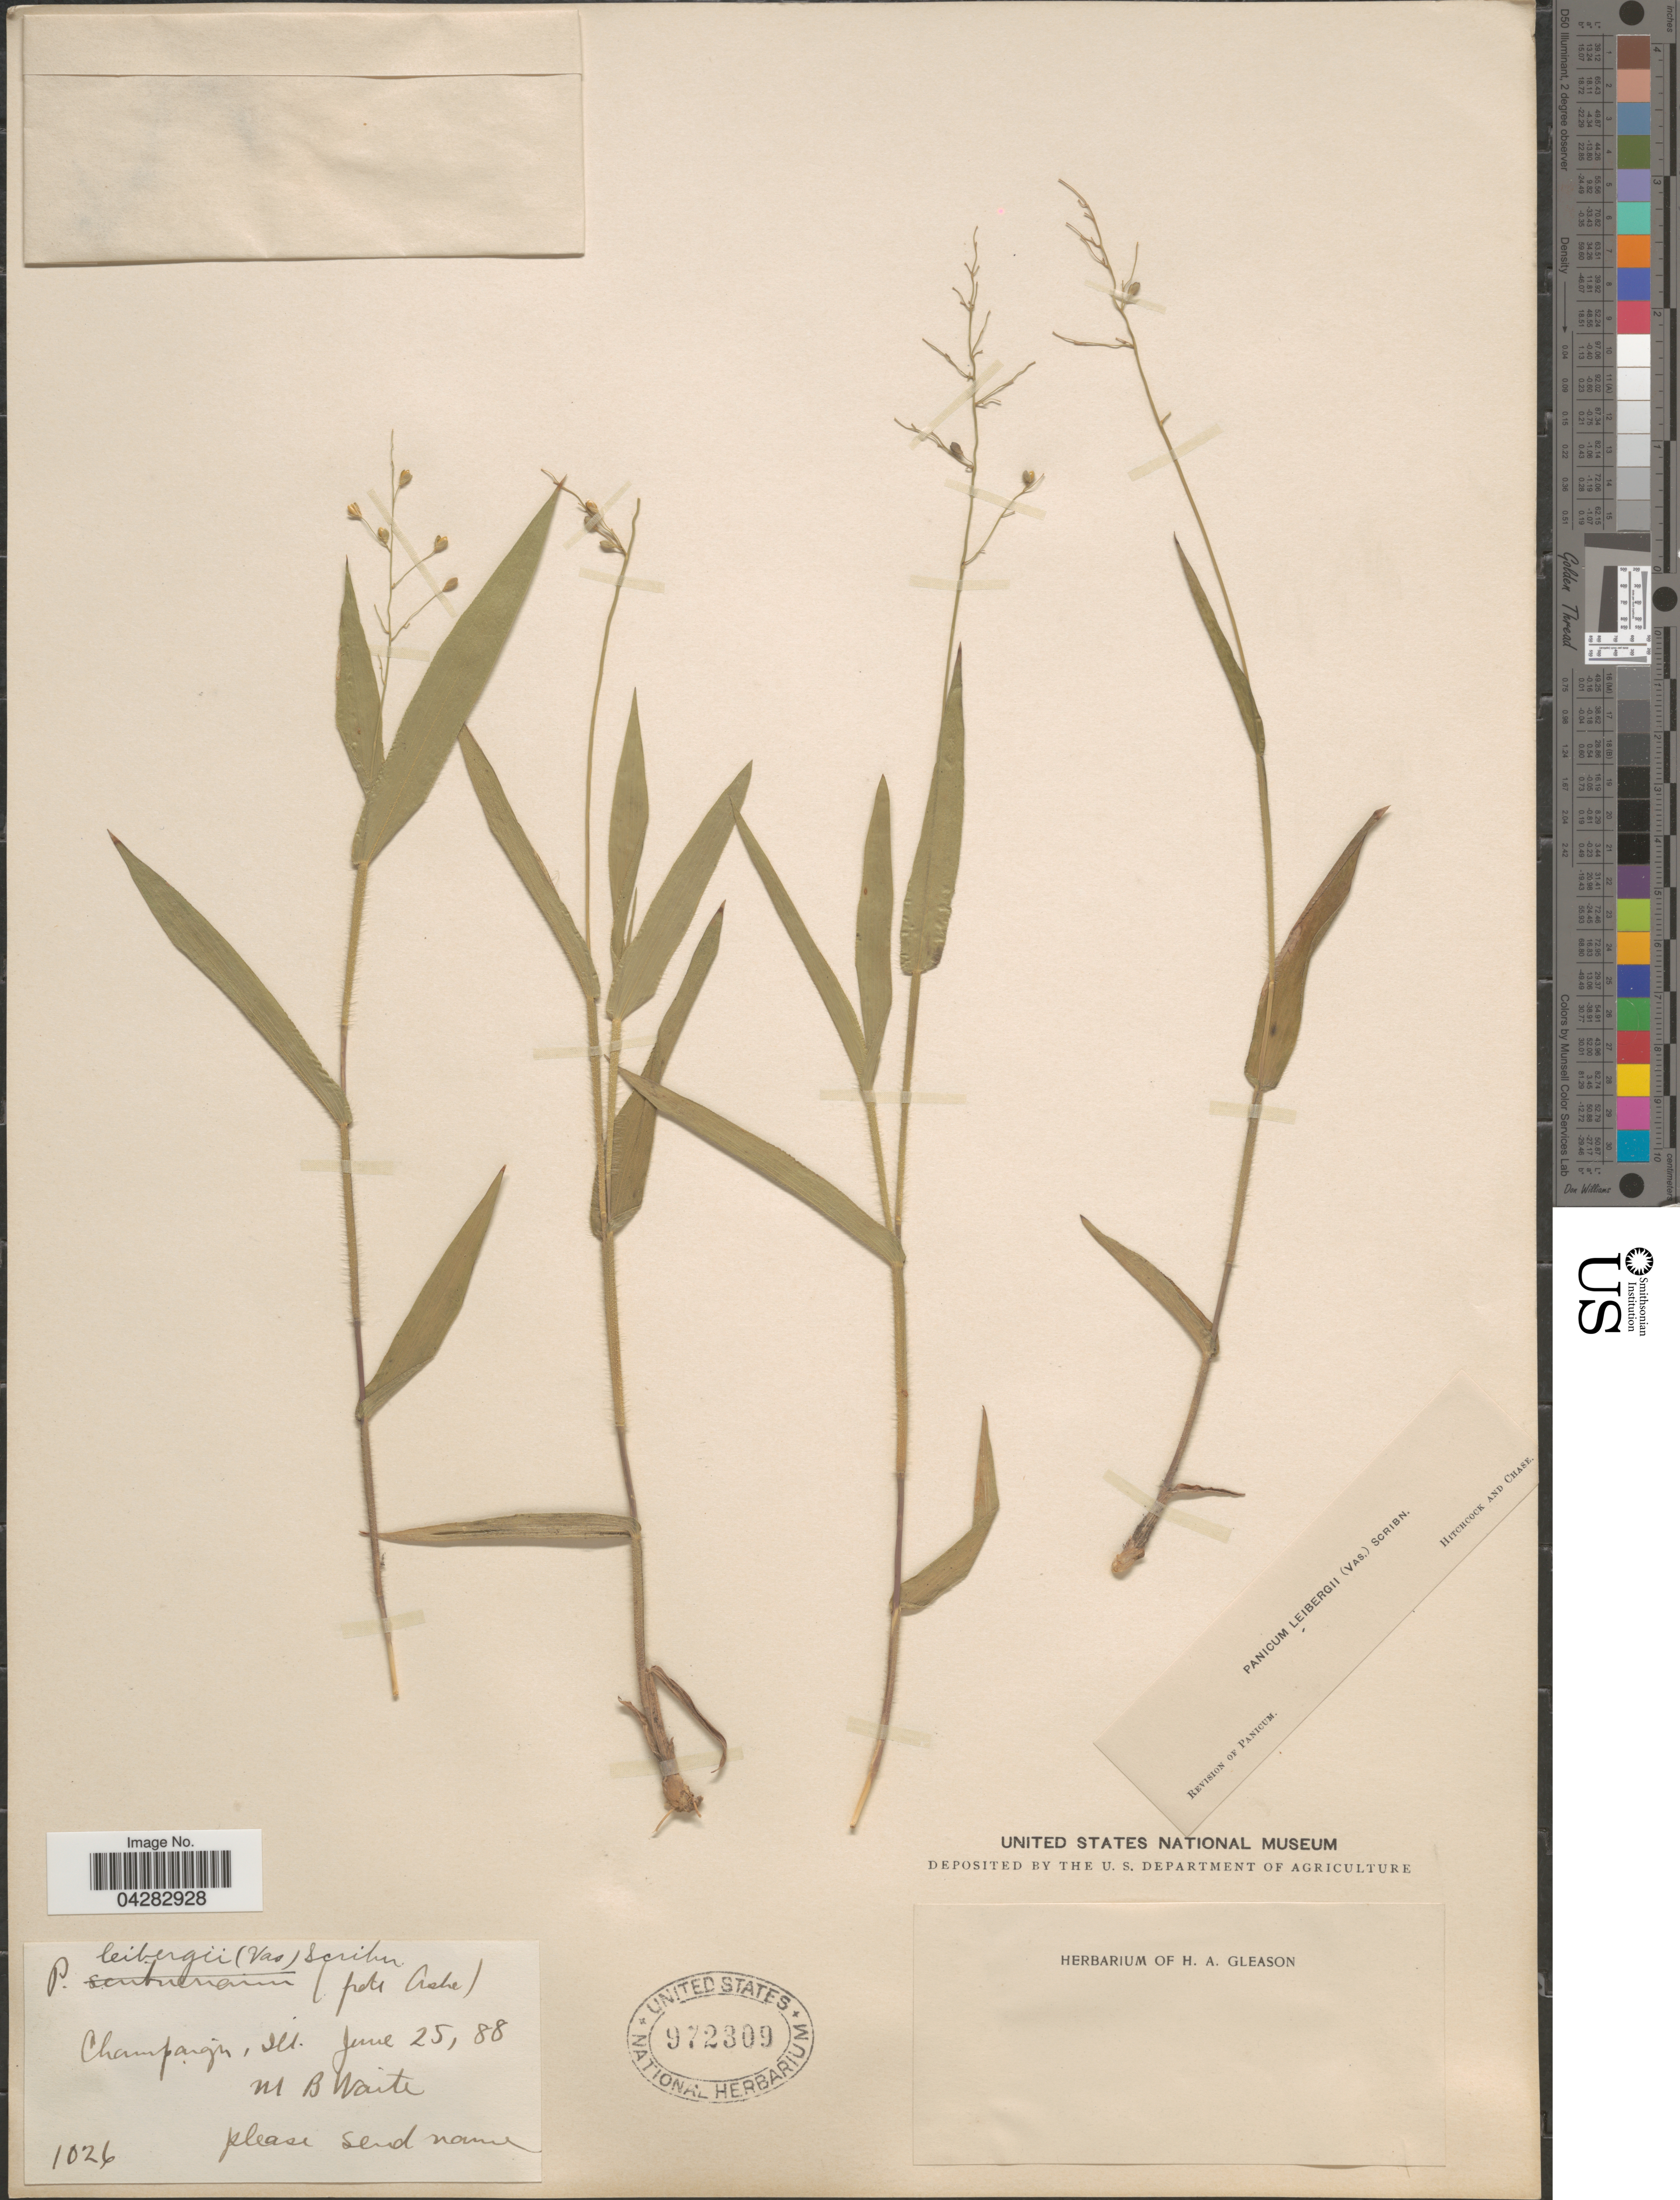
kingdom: Plantae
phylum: Tracheophyta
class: Liliopsida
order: Poales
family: Poaceae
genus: Dichanthelium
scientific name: Dichanthelium leibergii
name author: (Vasey) Gould & C.A. Clark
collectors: M. B. Waite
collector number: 1026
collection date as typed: Transcribed d/m/y: 25/6/88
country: United States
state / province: Illinois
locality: Champaign.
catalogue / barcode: US 972309